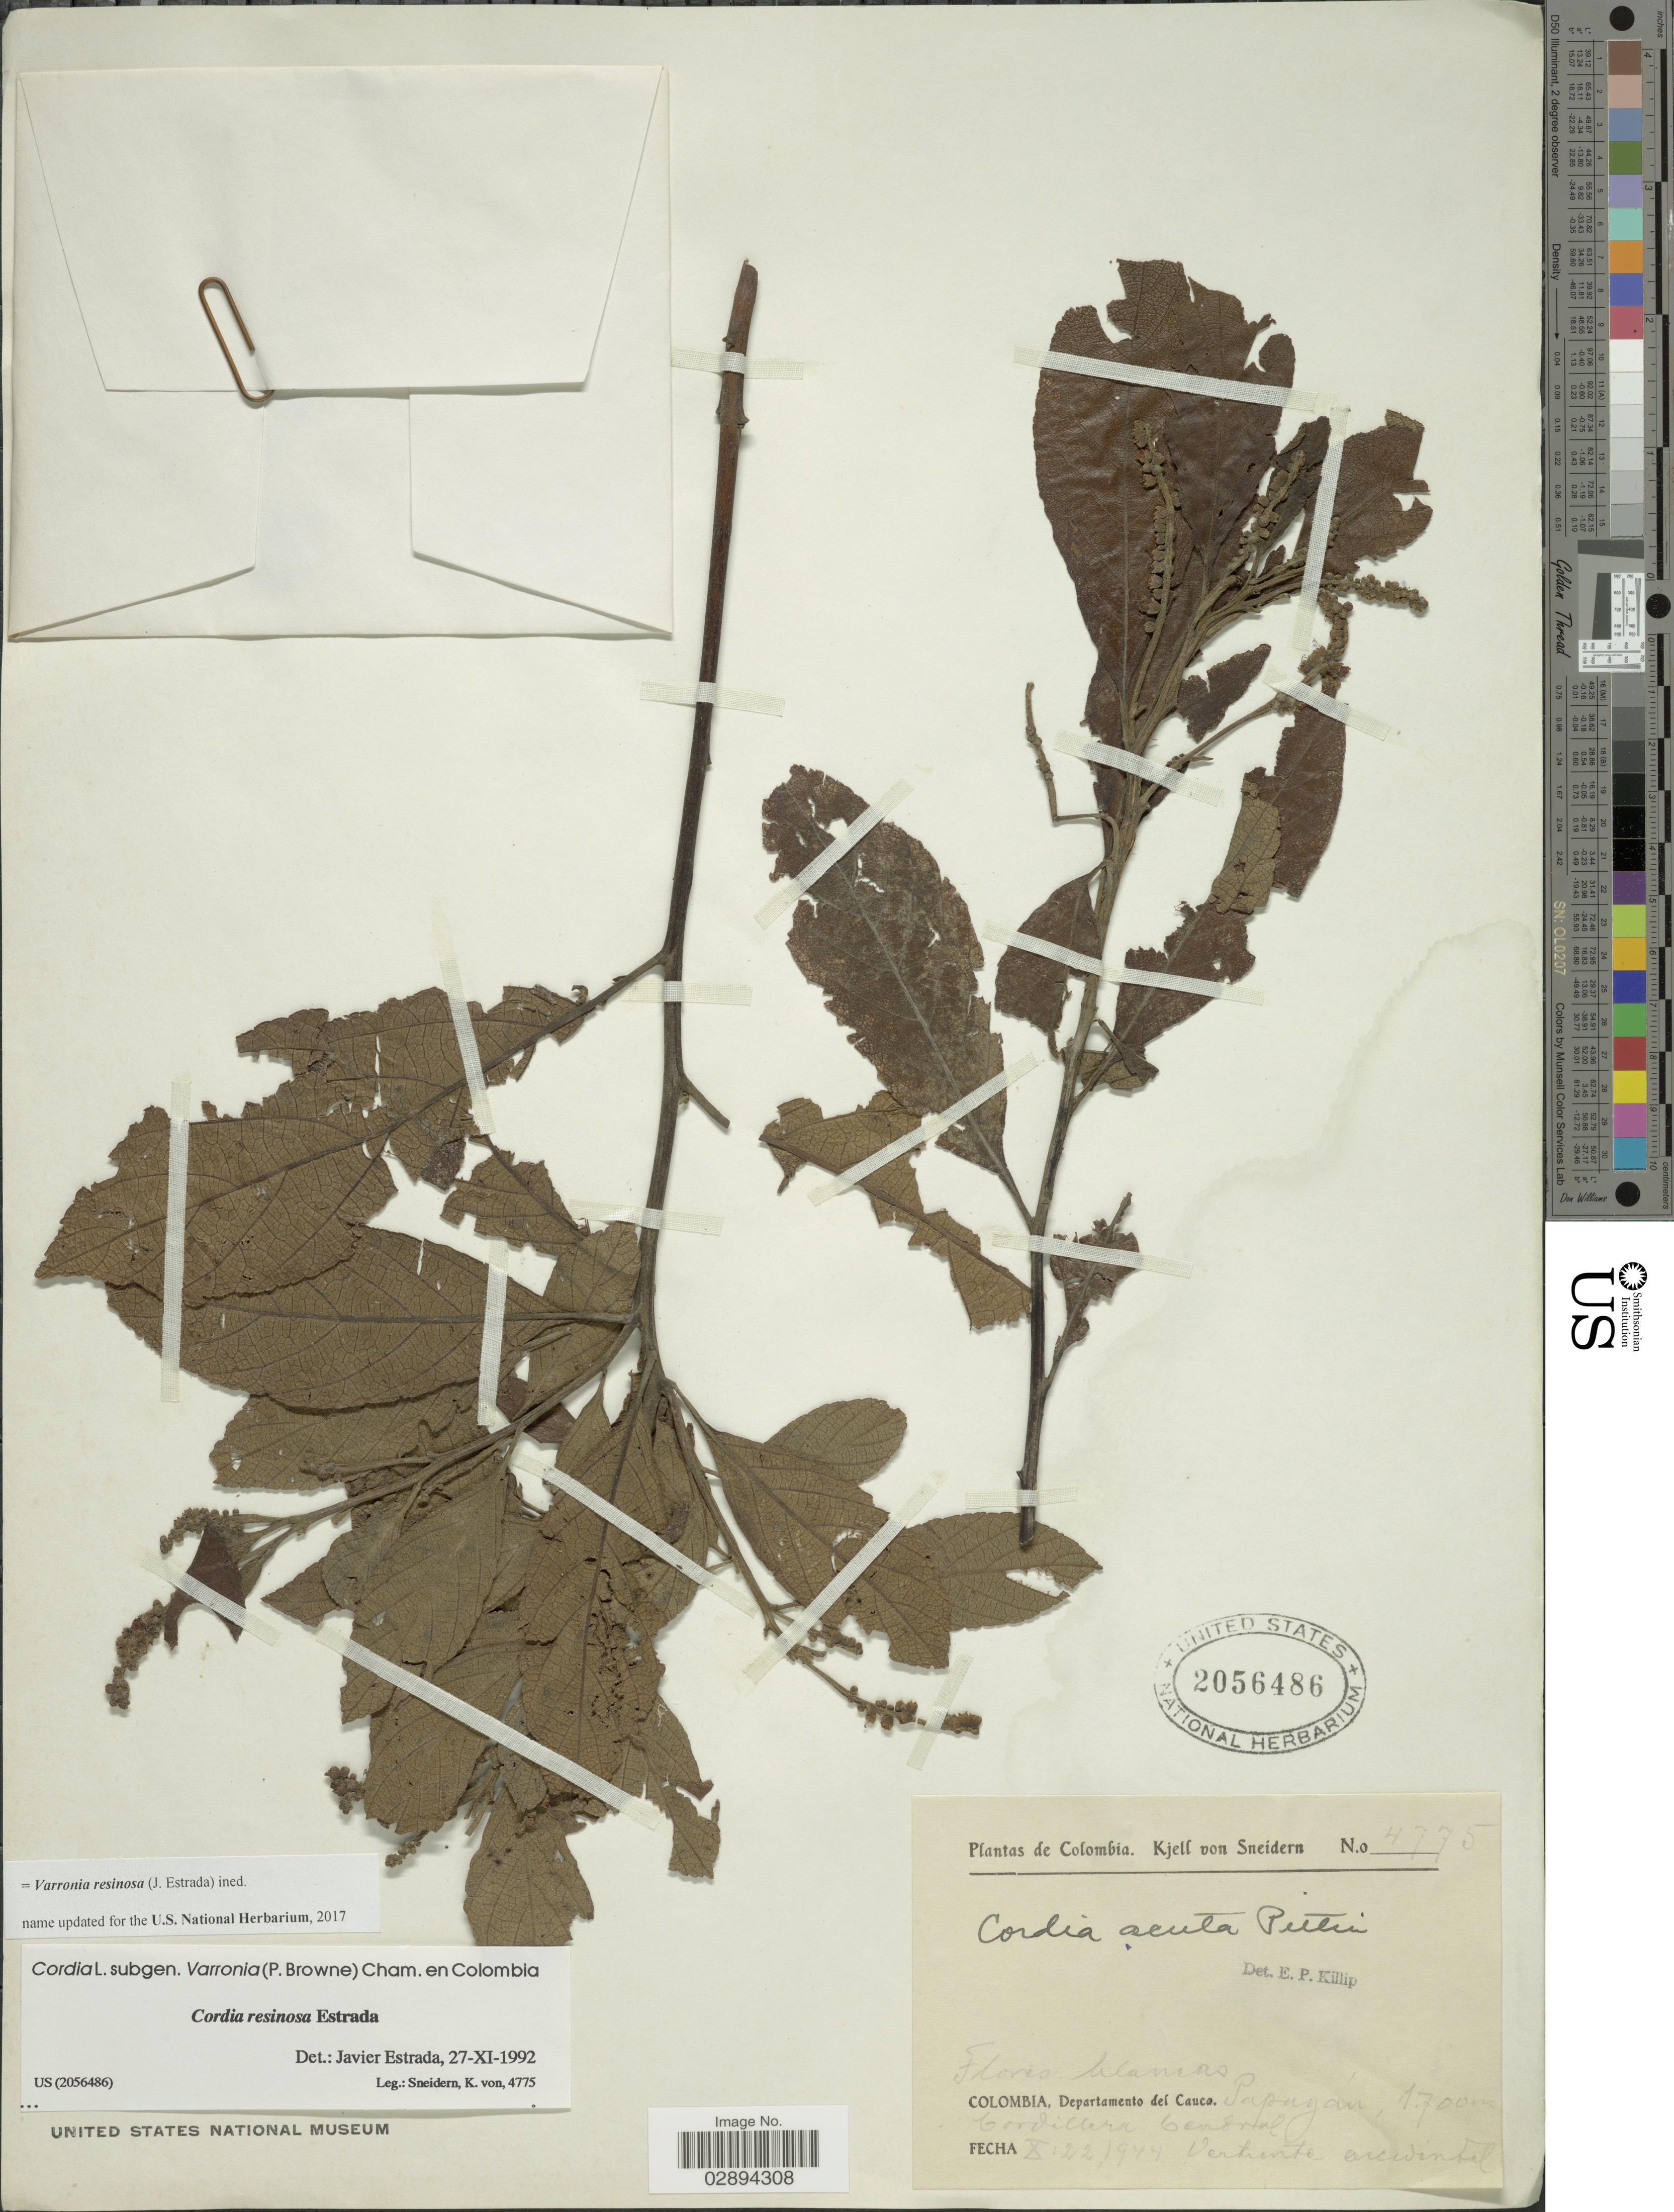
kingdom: Plantae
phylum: Tracheophyta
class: Magnoliopsida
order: Boraginales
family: Cordiaceae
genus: Varronia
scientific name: Varronia resinosa (J. Estrada) comb. nov. ined.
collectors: K. von Sneidern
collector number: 4775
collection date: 1944-10-22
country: Colombia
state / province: Cauca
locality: Departamento del Cauca, Popayan.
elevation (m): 1700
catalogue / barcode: US 2056486